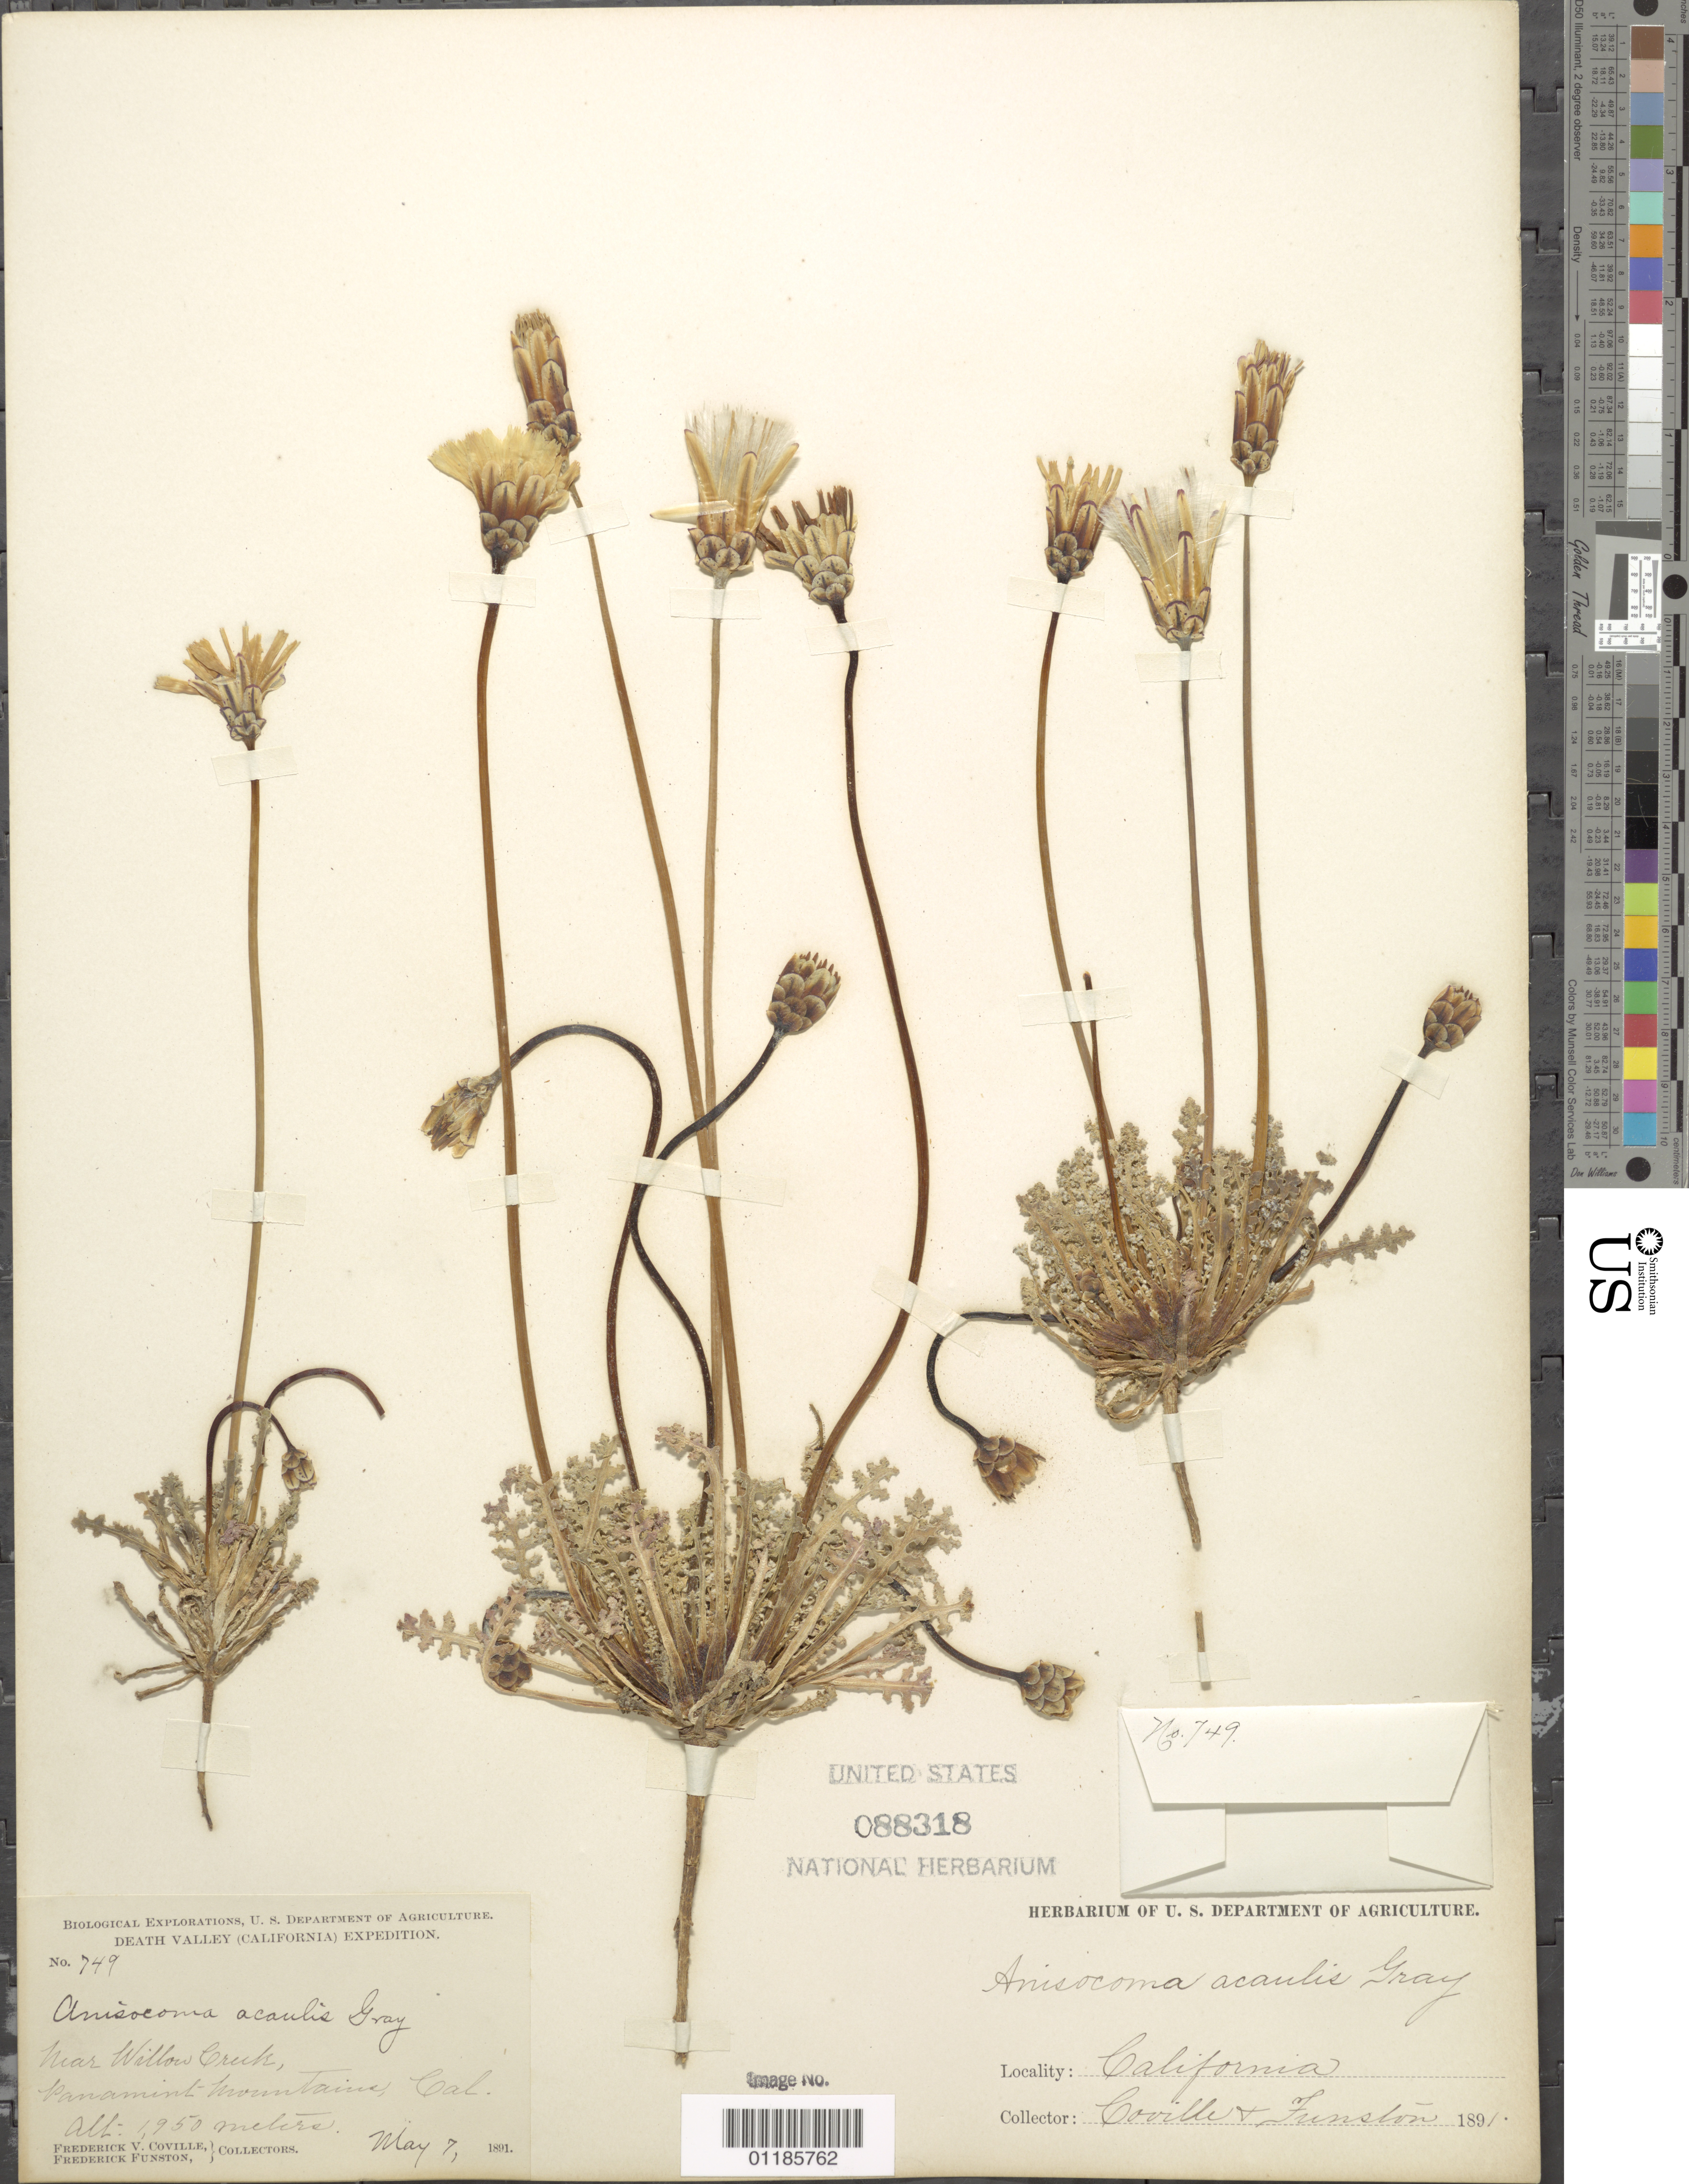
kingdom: Plantae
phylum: Tracheophyta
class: Magnoliopsida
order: Asterales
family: Asteraceae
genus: Anisocoma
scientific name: Anisocoma acaulis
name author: Torr. & A. Gray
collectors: F. V. Coville & F. Funston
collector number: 749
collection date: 1891-05-07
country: United States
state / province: California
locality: near Willow Creek, Panamint Mountains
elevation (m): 1950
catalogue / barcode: US 88318